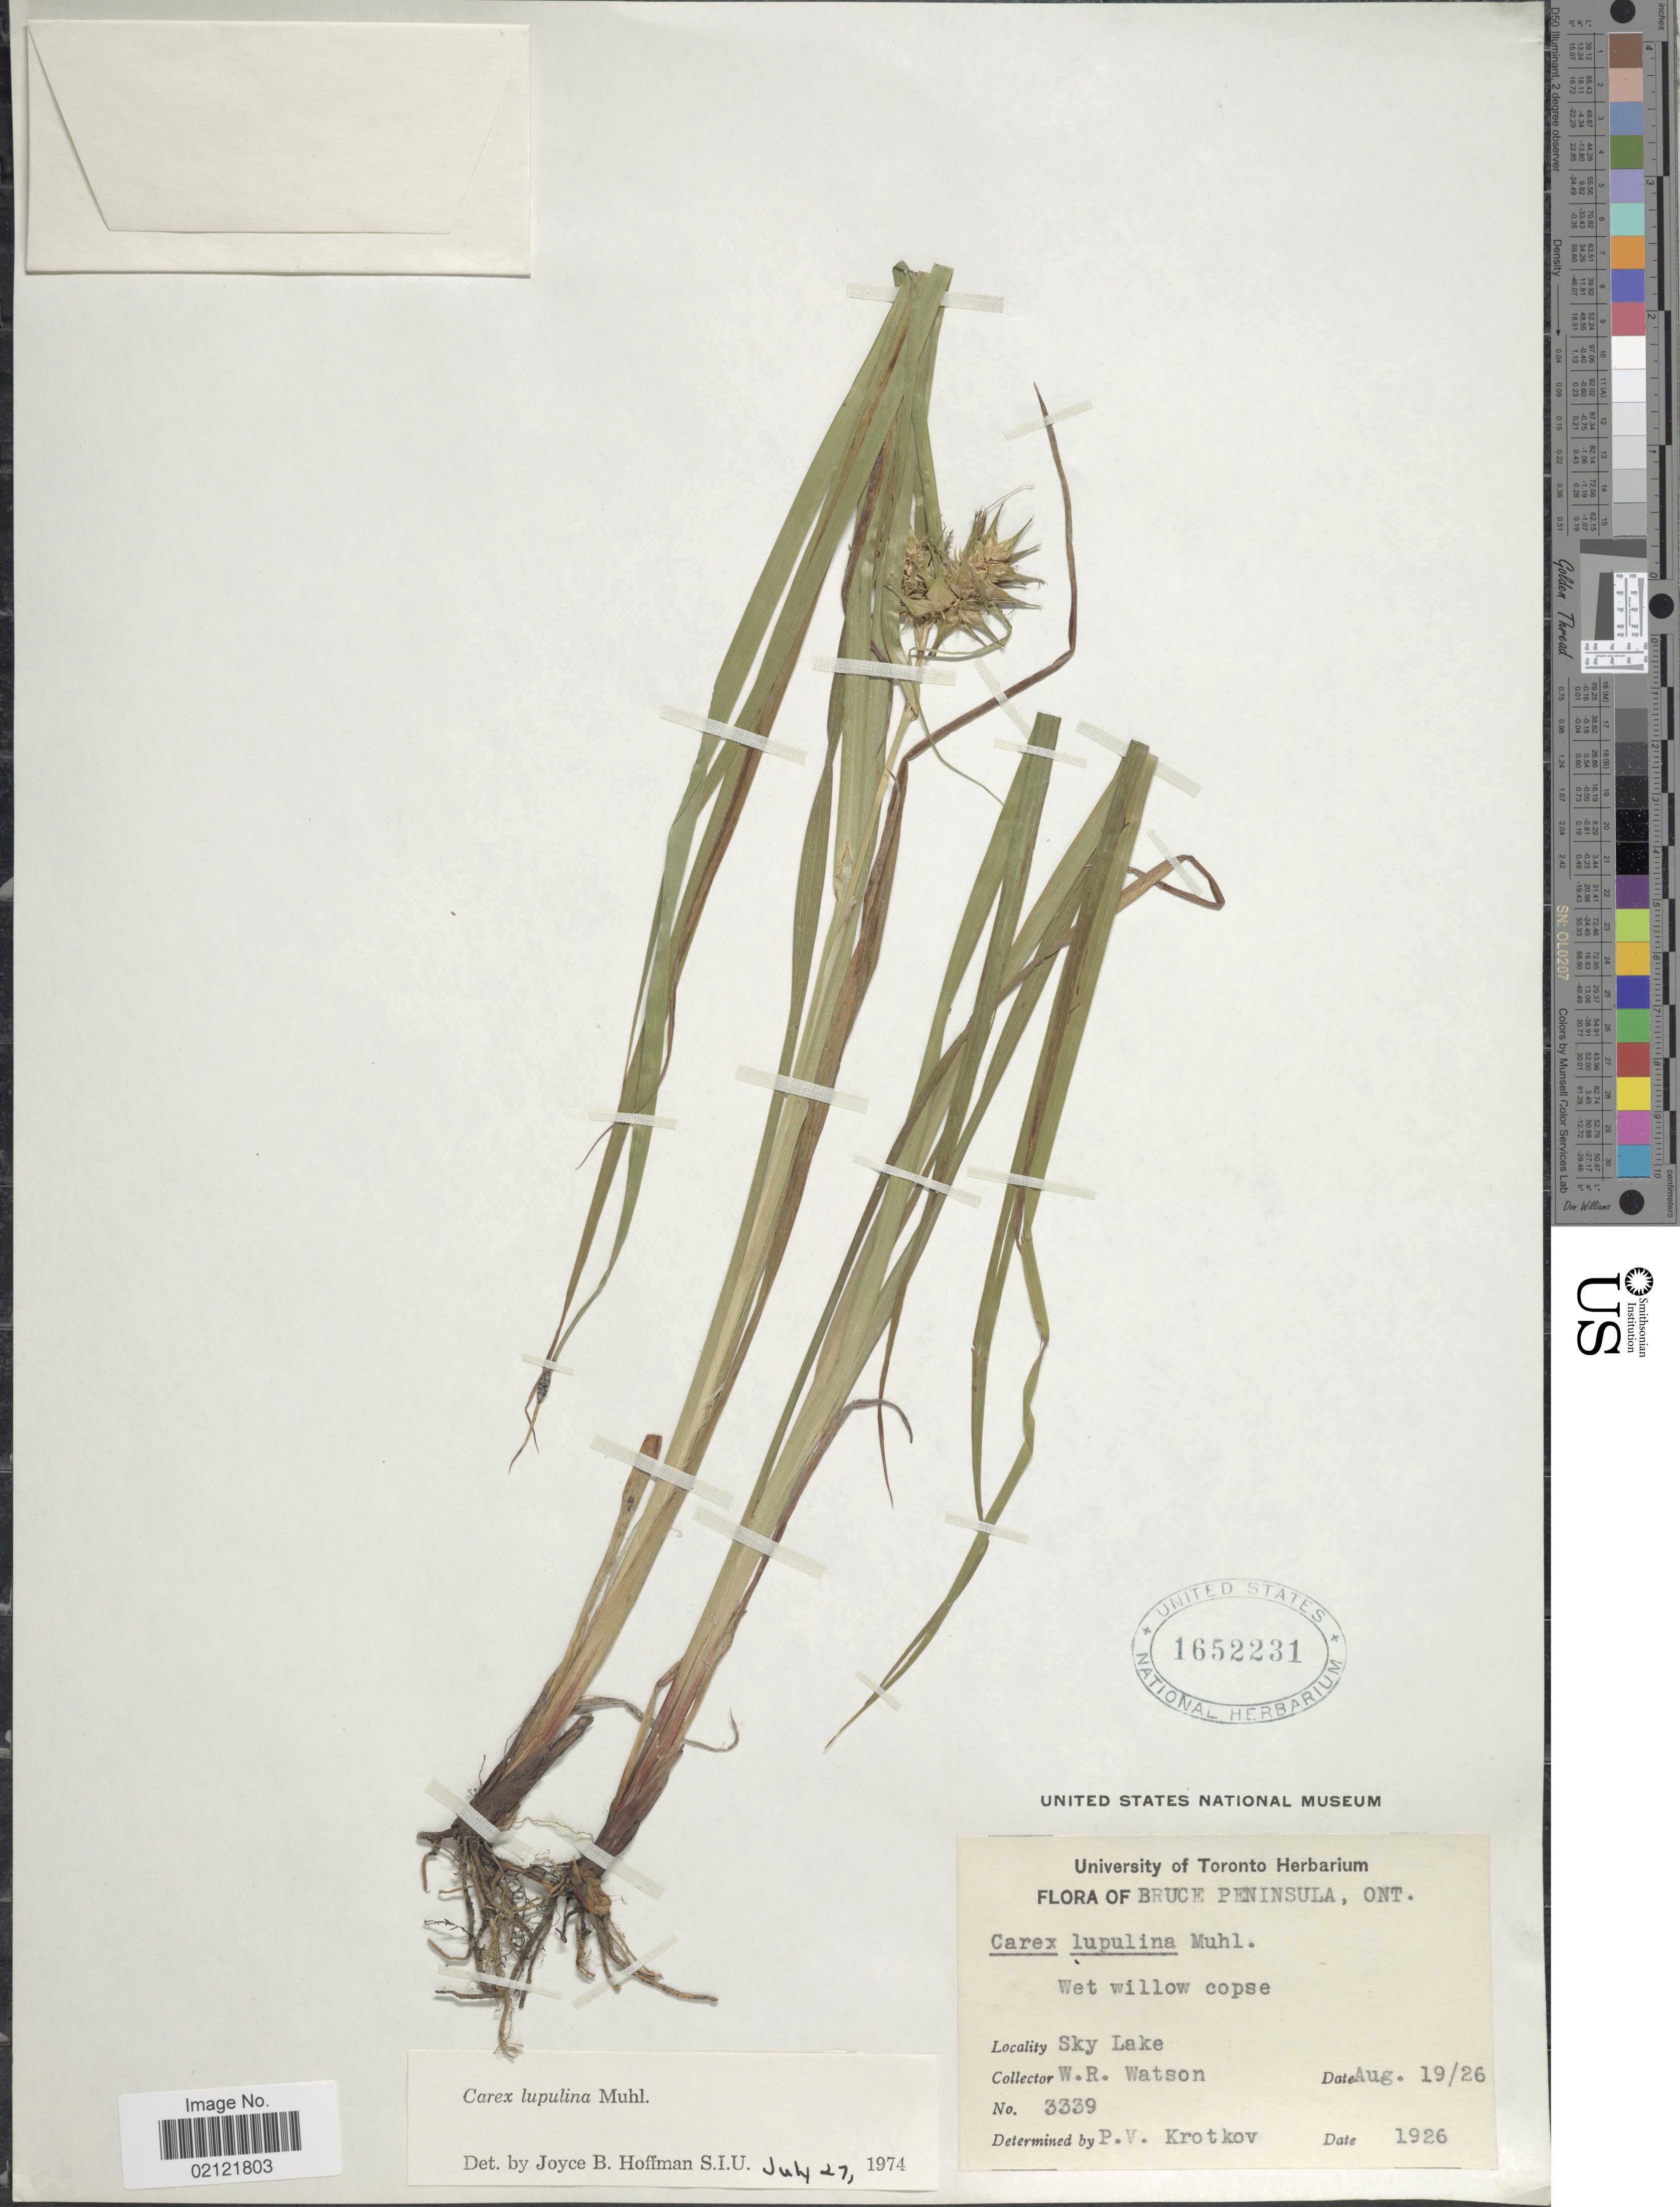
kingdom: Plantae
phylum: Tracheophyta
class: Liliopsida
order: Poales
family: Cyperaceae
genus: Carex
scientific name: Carex lupulina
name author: Muhl. ex Willd.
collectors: W. R. Watson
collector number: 3339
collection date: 1926-08-19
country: Canada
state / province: Ontario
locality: Bruce Peninsula, Sky Lake.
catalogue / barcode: US 1652231